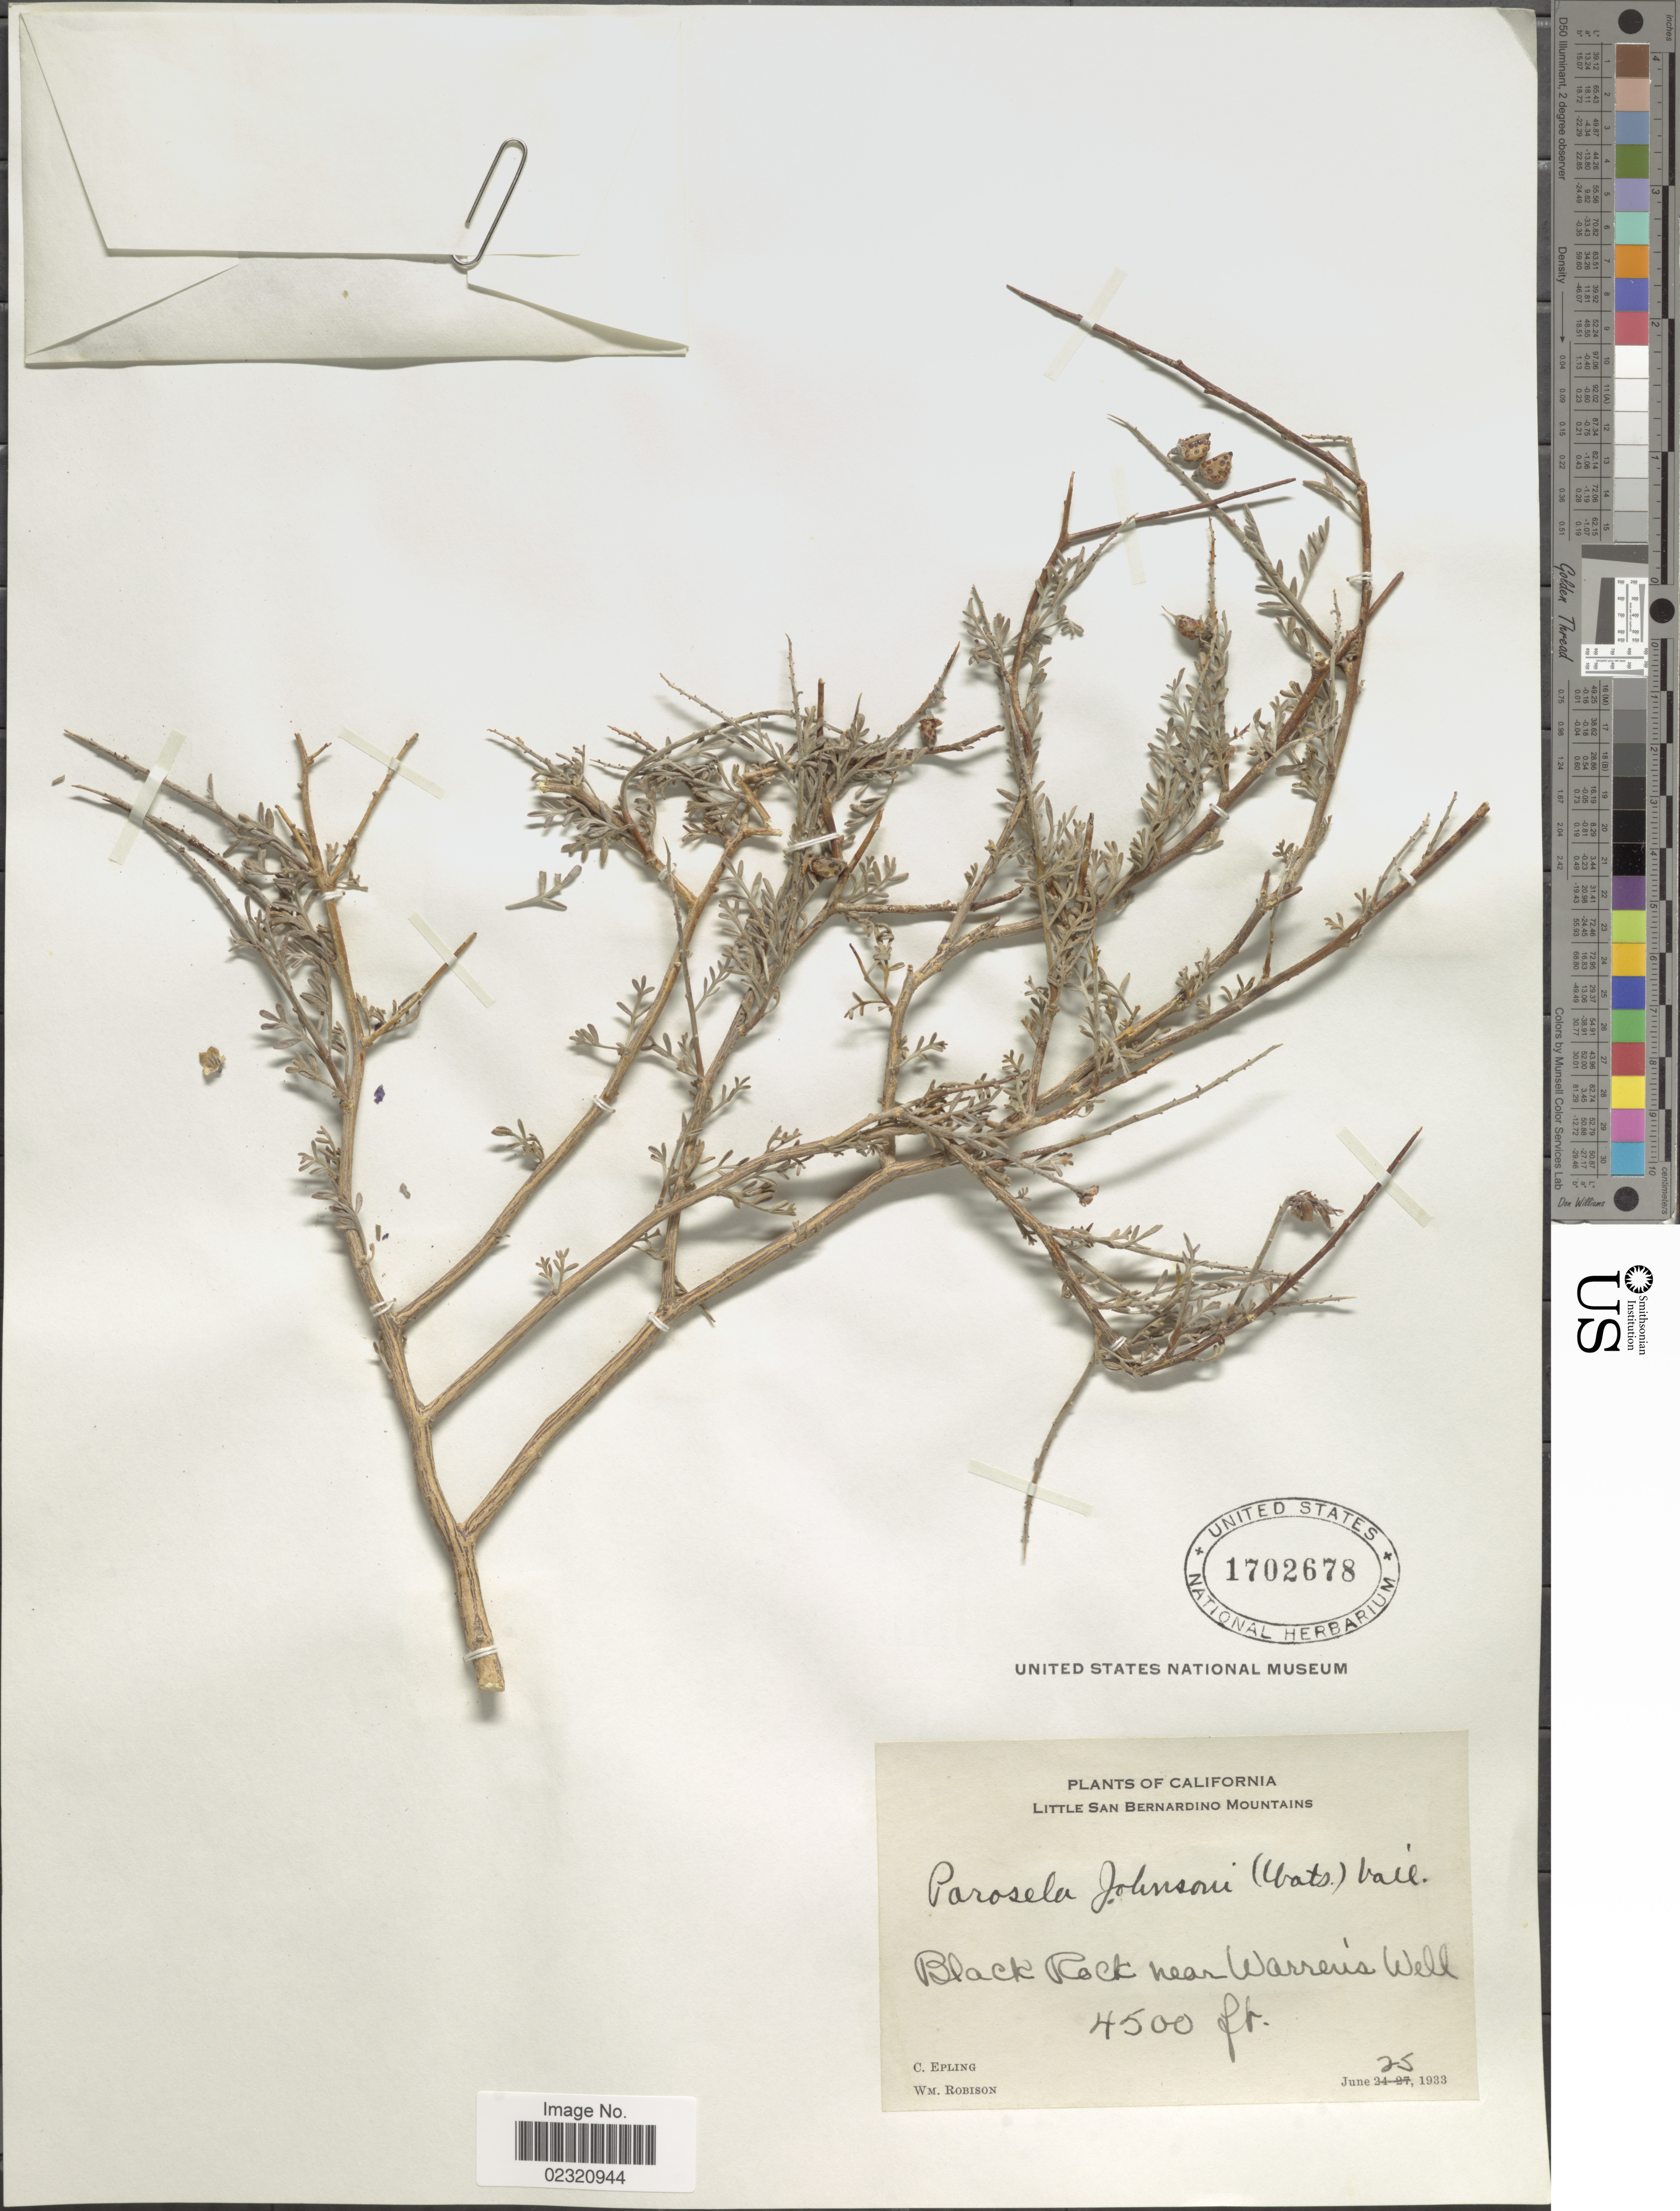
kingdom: Plantae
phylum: Tracheophyta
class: Magnoliopsida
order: Fabales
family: Fabaceae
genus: Psorothamnus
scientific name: Psorothamnus arborescens var. californicus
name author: (S. Watson) D. Sutherl. et al.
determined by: Strong, Mark T., (BOT), Smithsonian Institution - National Museum of Natural History (UNITED STATES)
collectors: C. C. Epling & W. Robison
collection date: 1933-06-25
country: United States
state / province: California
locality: Little San Bernardino Mountains, Black Rock near Warren's Well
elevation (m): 1372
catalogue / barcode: US 1702678